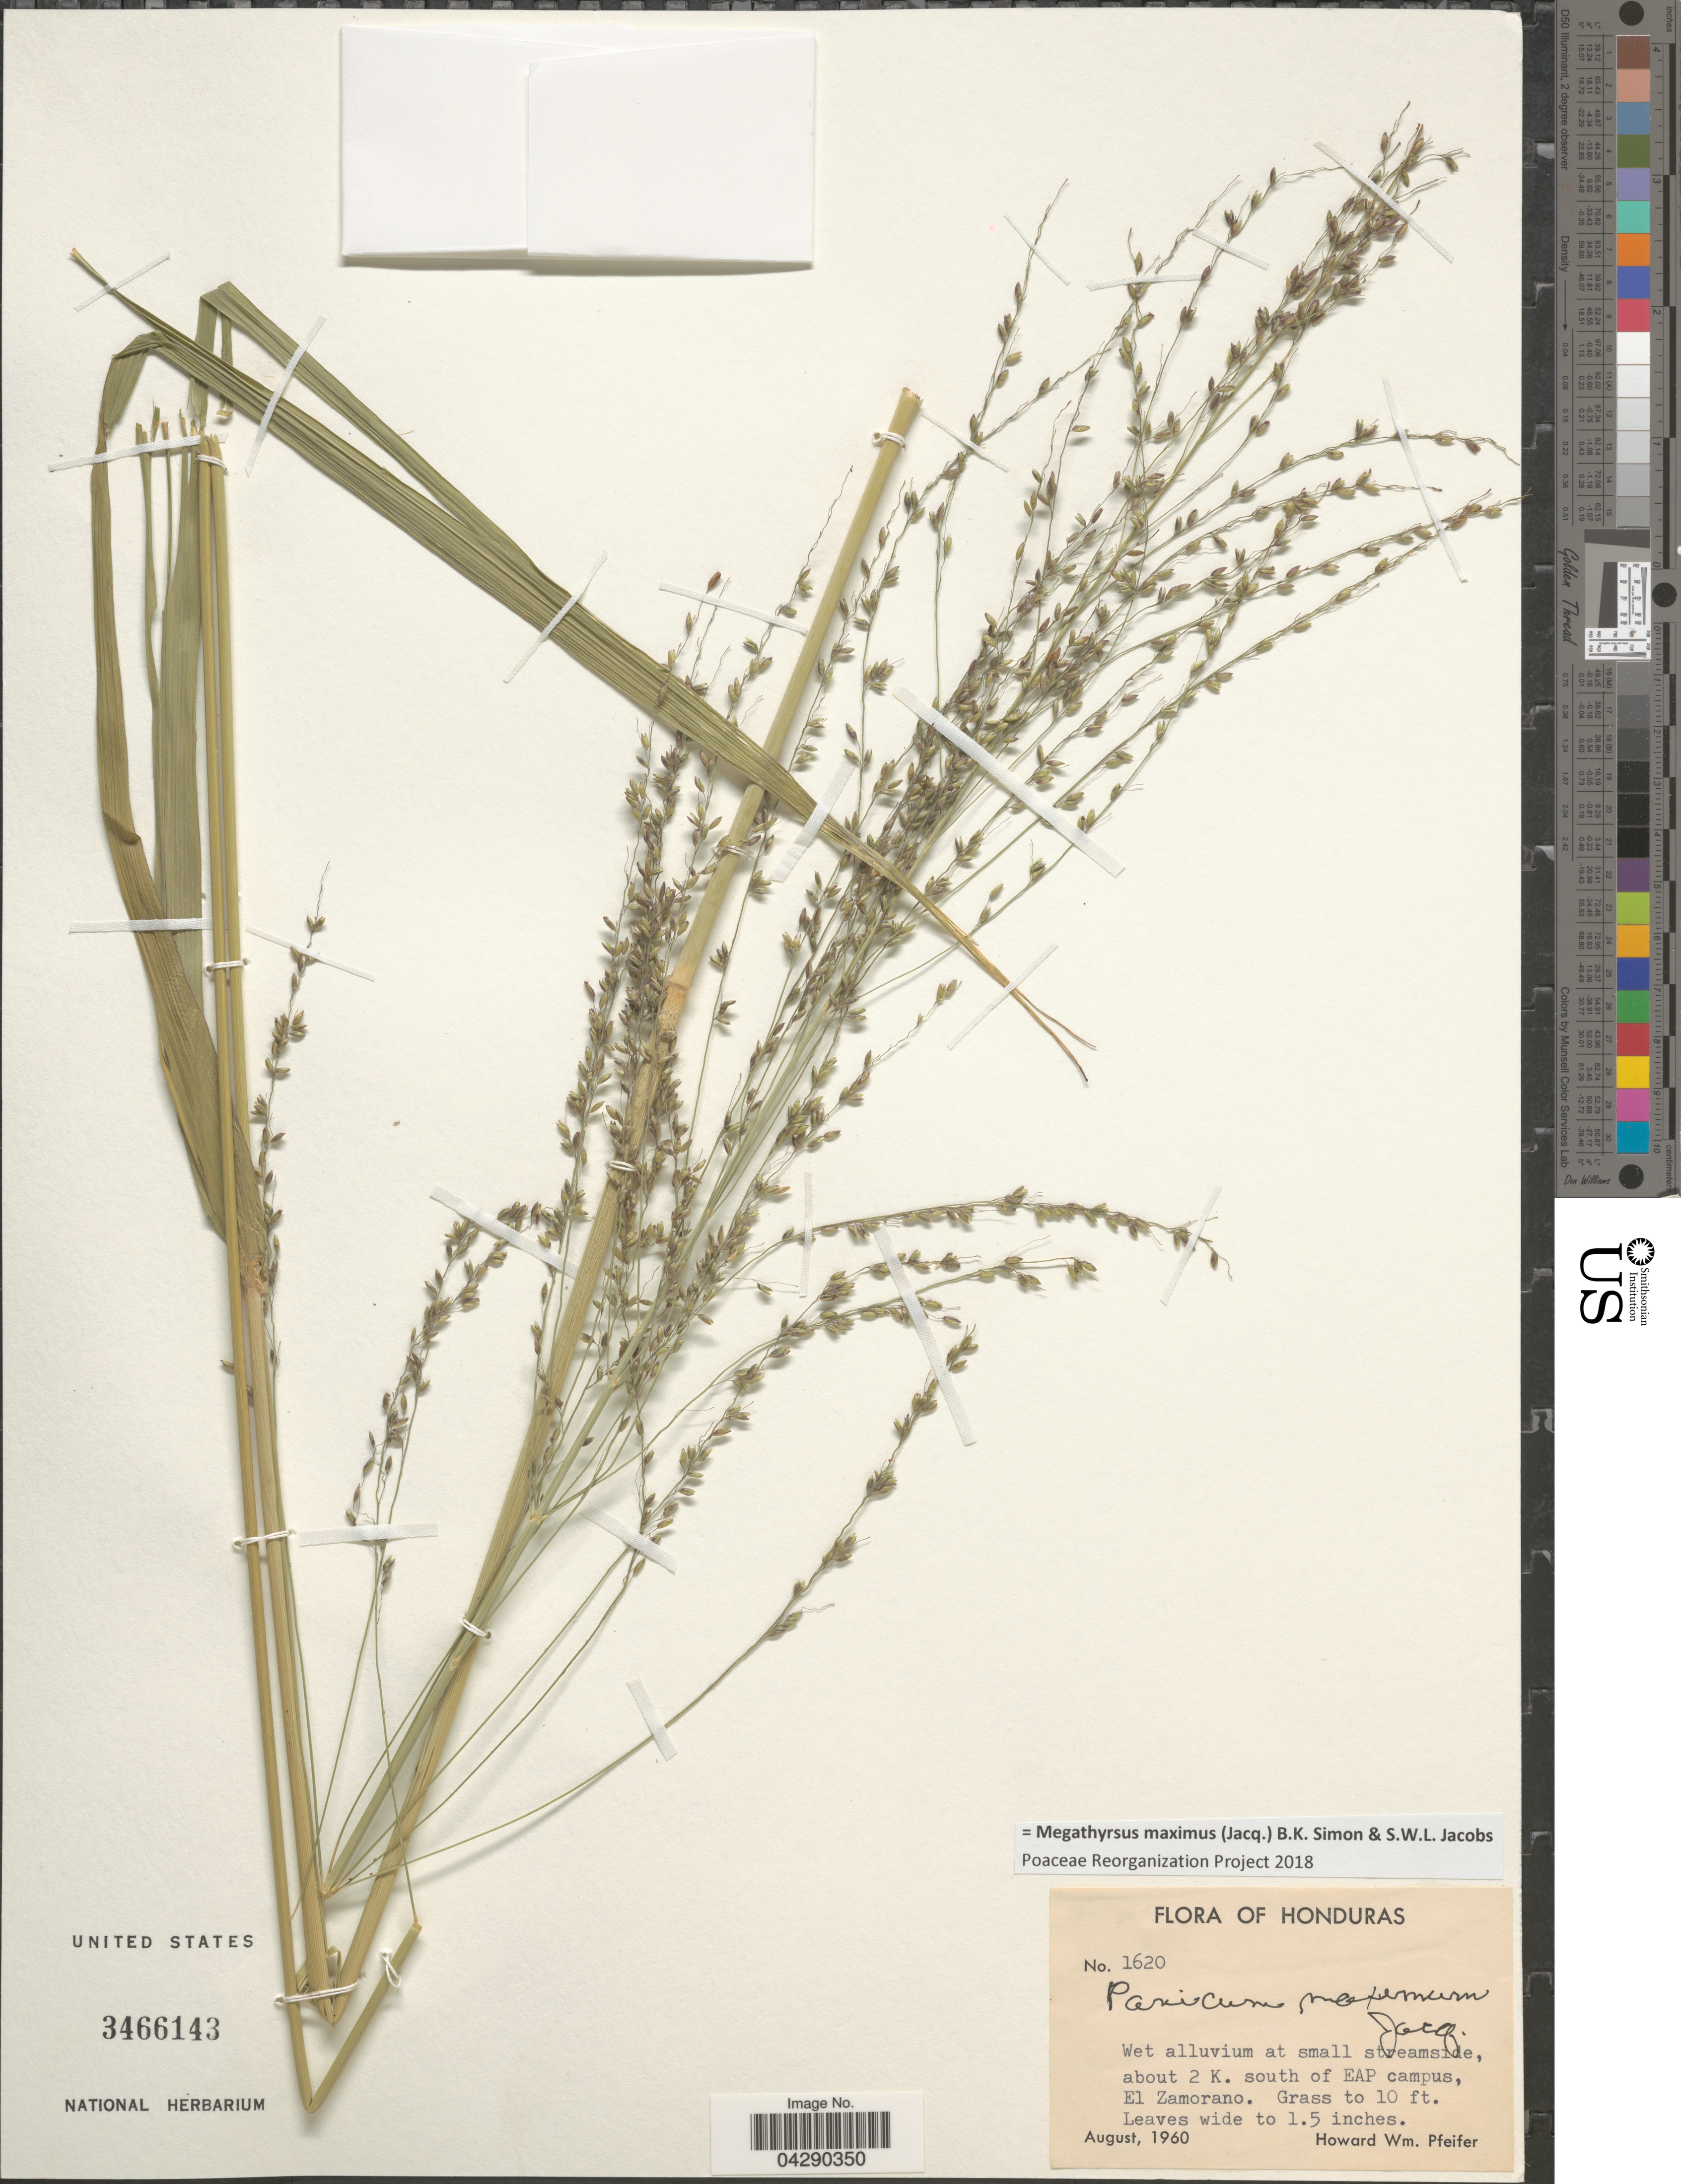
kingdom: Plantae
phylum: Tracheophyta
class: Liliopsida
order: Poales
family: Poaceae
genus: Megathyrsus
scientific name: Megathyrsus maximus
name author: (Jacq.) B.K. Simon & S.W.L. Jacobs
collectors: H. W. Pfeifer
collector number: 1620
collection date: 1960-08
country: Honduras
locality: At small streamside, about 2 K. south of EAP campus, El Zamorano.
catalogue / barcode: US 3466143